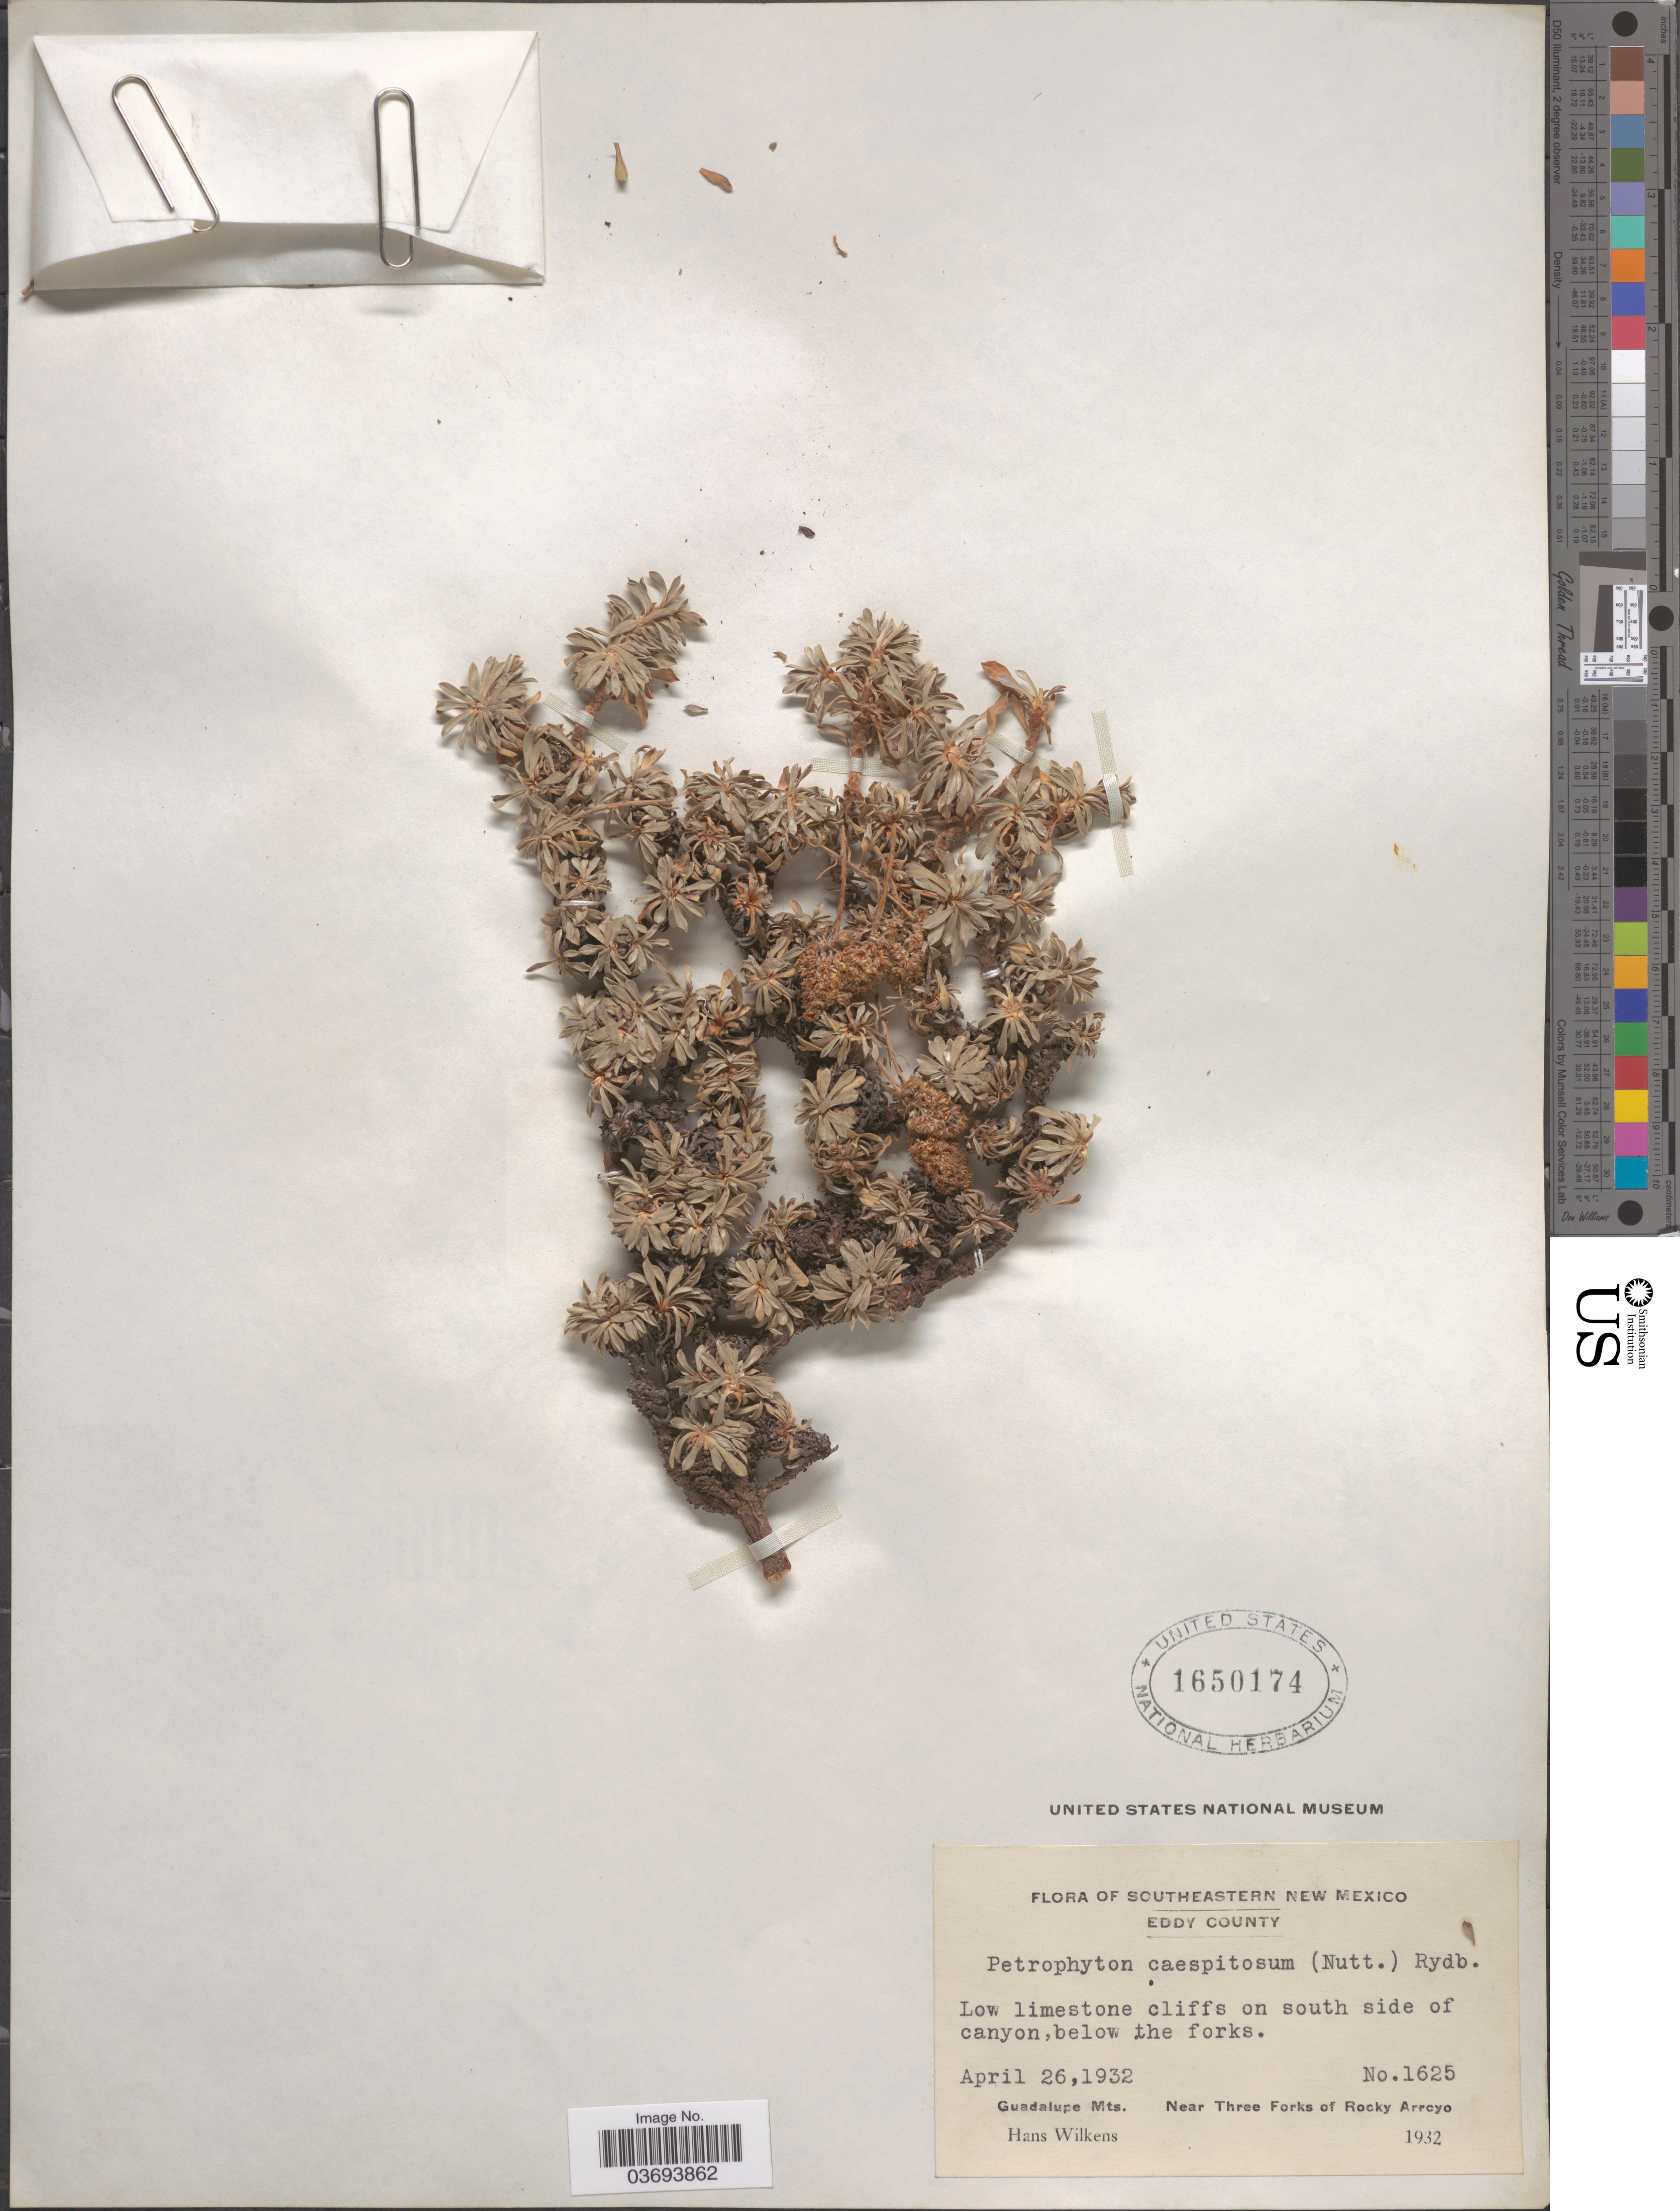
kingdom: Plantae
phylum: Tracheophyta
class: Magnoliopsida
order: Rosales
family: Rosaceae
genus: Petrophytum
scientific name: Petrophytum caespitosum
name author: (Nutt.) Rydb.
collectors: H. Wilkens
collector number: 1625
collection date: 1932-04-26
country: United States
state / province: New Mexico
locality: Southeastern New Mexico. Eddy County. On south side of canyon, below the forks. Guadalupe Mts. Near Three Forks of Rocky Arroyo.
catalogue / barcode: US 1650174